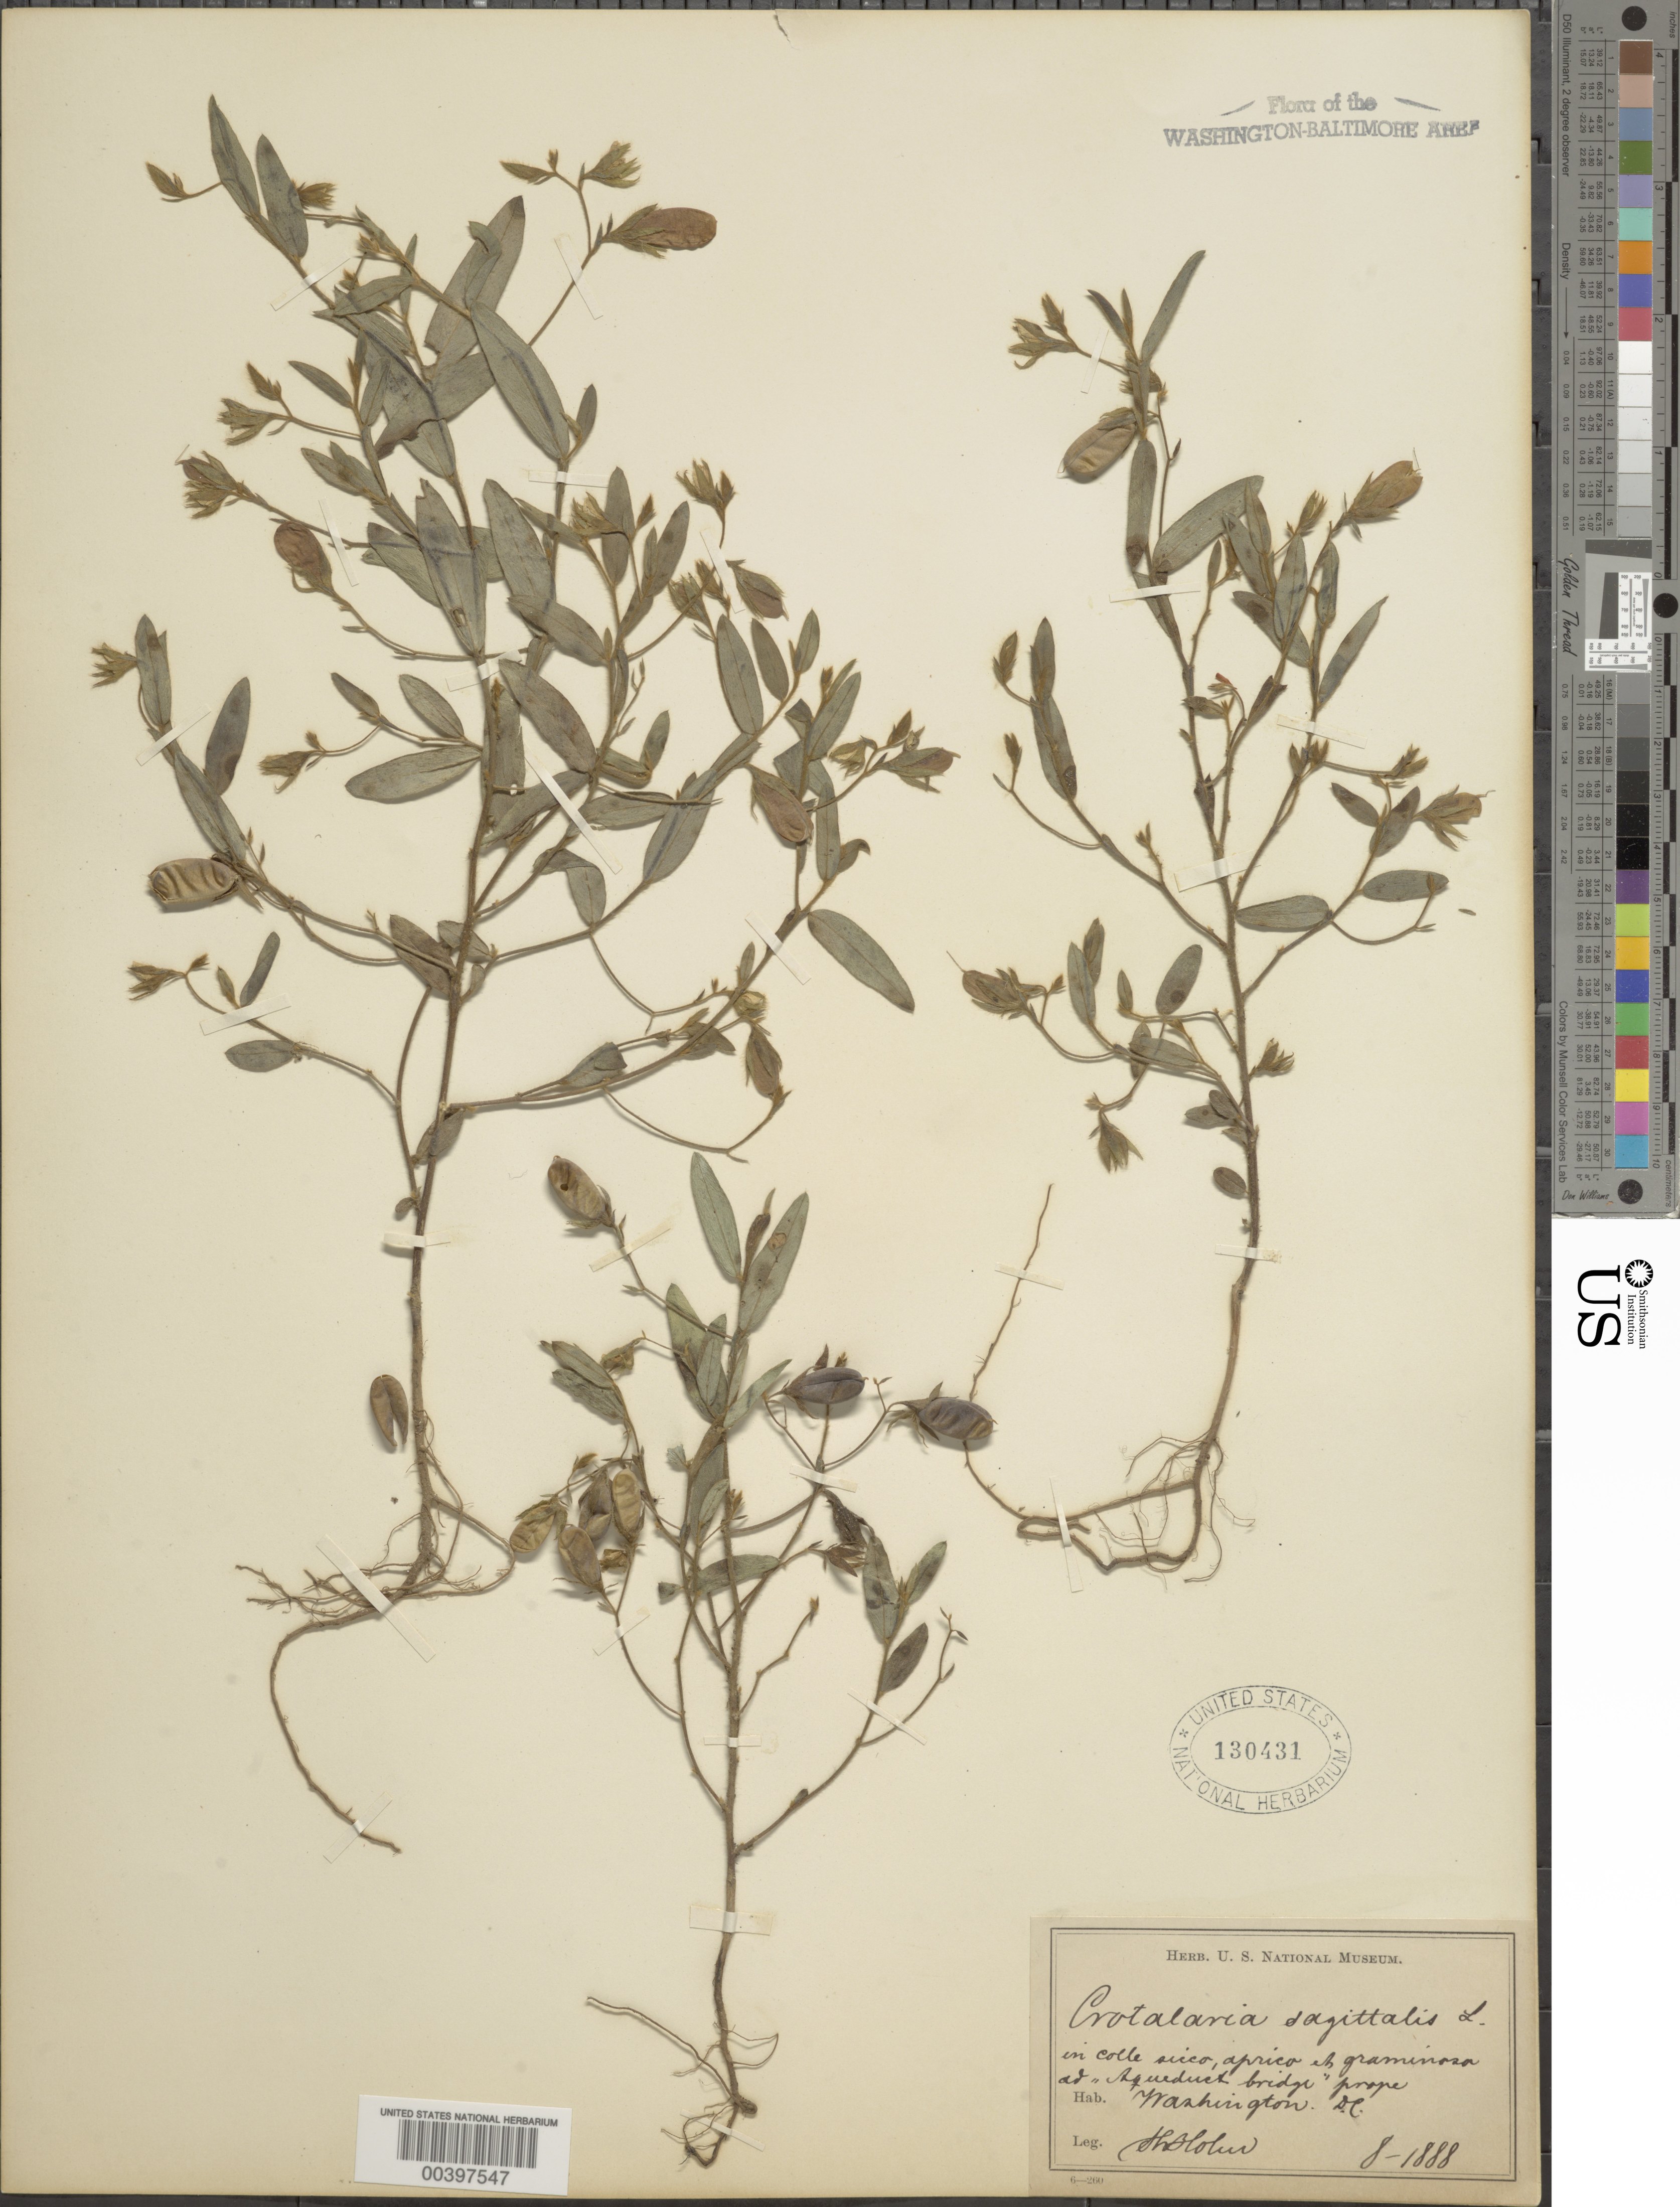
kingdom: Plantae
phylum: Tracheophyta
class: Magnoliopsida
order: Fabales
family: Fabaceae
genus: Crotalaria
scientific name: Crotalaria sagittalis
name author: L.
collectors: -- Holm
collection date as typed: Aug 1888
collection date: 1888-08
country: United States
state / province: Virginia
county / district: Fairfax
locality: Aqueduct Bridge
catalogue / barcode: US 130431